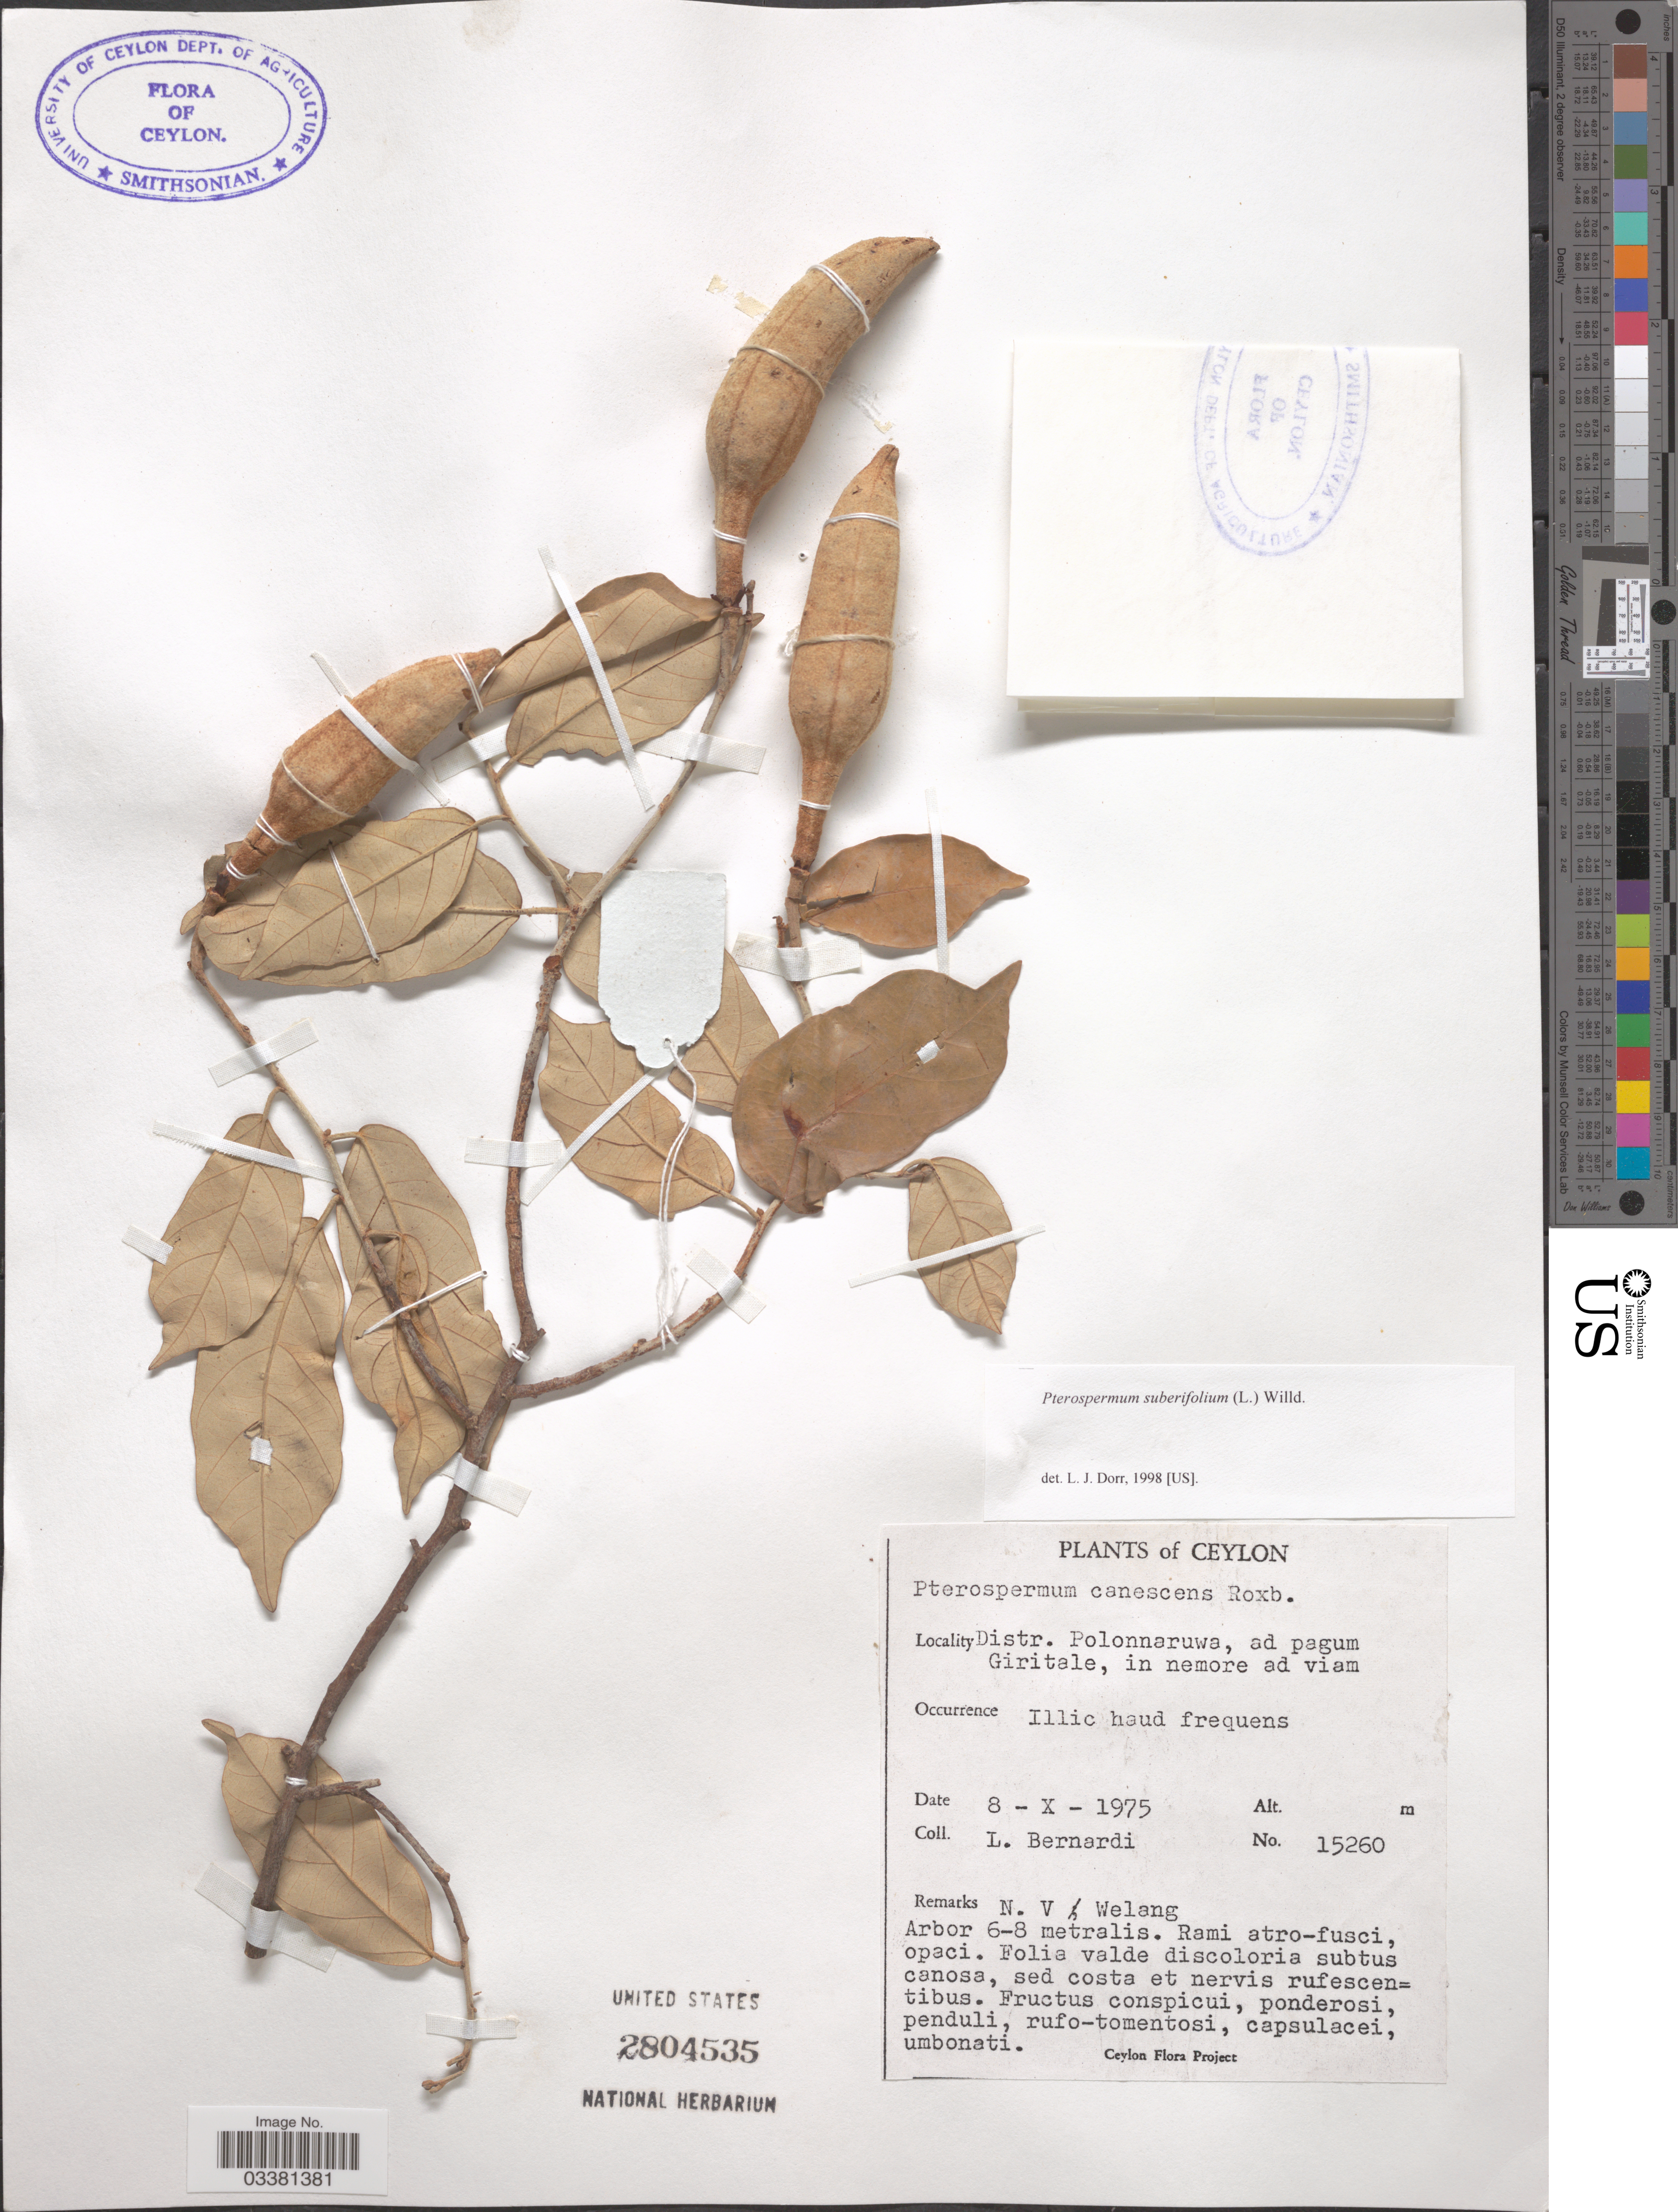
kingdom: Plantae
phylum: Tracheophyta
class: Magnoliopsida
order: Malvales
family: Malvaceae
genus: Pterospermum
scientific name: Pterospermum suberifolium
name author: (L.) Raeusch.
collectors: L. Bernardi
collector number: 15260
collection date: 1975-10-08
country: Sri Lanka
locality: Ceylon. Distr. Polonnaruwa, ad pagum Giritale, in nemore ad viam.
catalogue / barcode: US 2804535